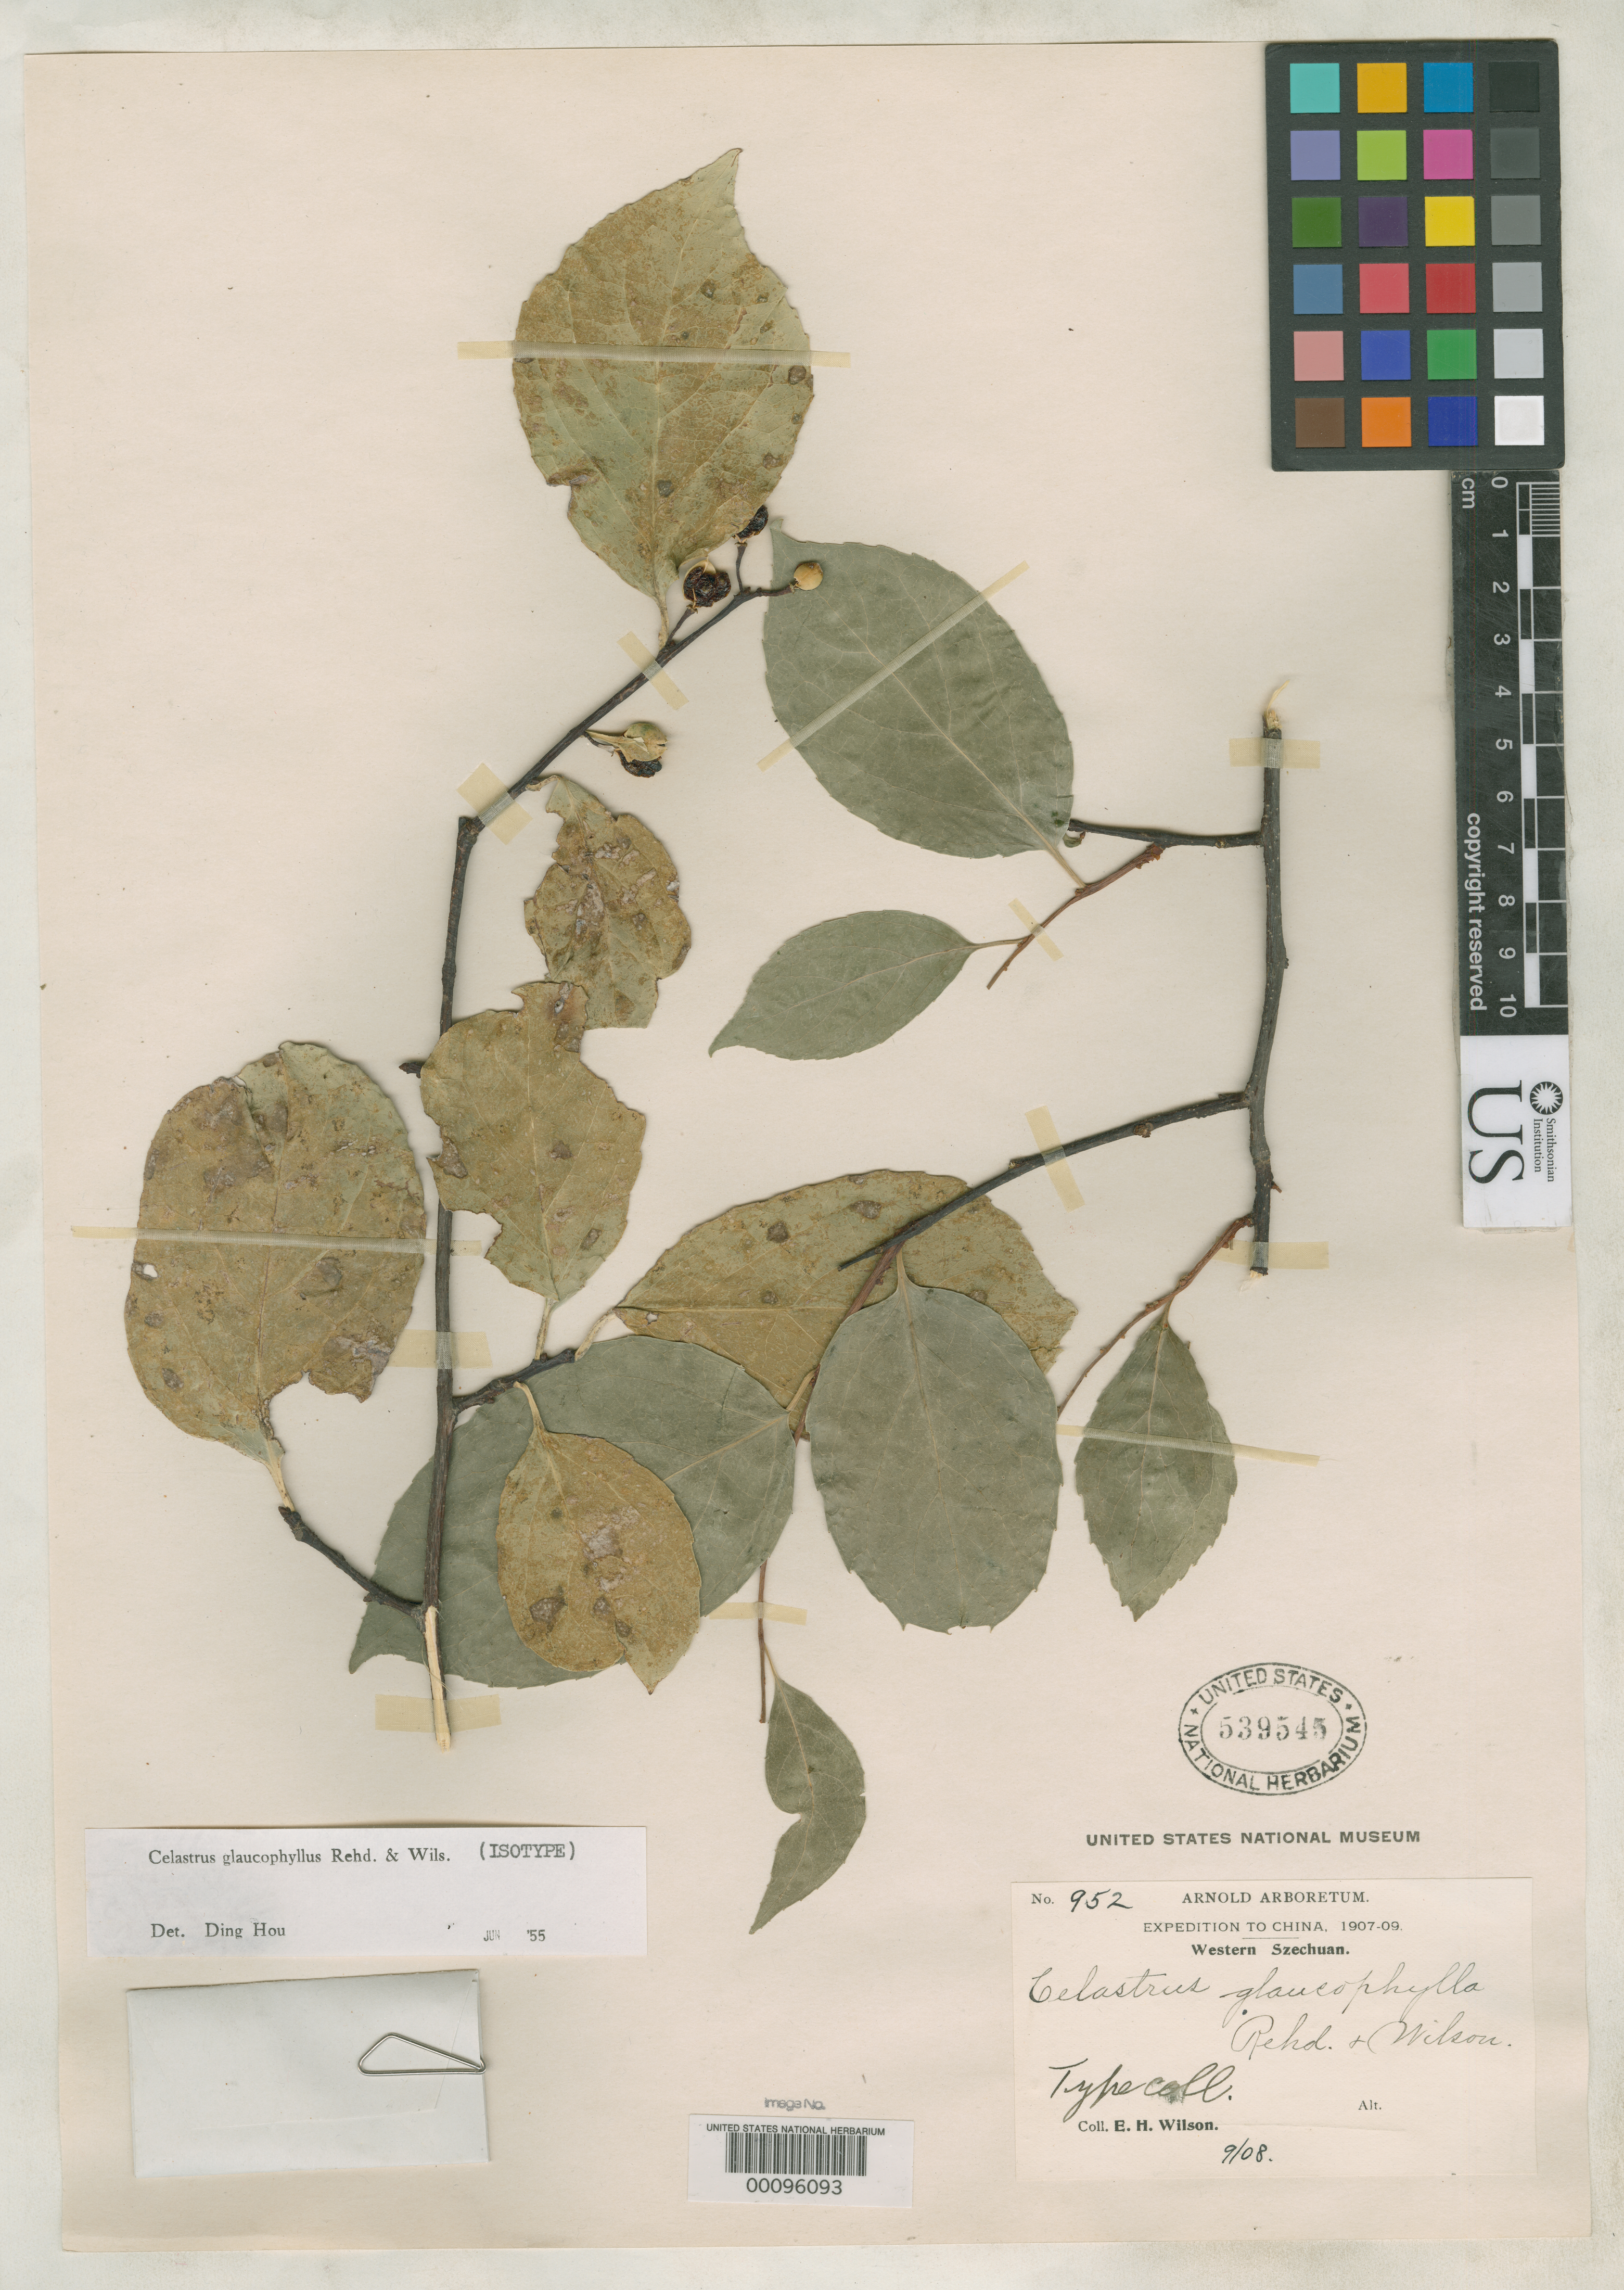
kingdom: Plantae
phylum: Tracheophyta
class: Magnoliopsida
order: Celastrales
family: Celastraceae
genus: Celastrus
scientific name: Celastrus glaucophylla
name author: Rehder & E.H. Wilson in Sarg.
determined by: Ding Hou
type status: Possible Syntype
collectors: E. H. Wilson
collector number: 952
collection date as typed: Sep 1908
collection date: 1908-09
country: China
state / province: Sichuan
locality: Western Szechuan. [Protologue, "Western Szech'uan: Mupin, thickets, alt. 1300-1600 m., June and October 1908 (No. 952, type)".]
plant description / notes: Annotated as "isotype" by Ding Hou (1955) but protologue cites type with collection date of "June and October".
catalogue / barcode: US 539545